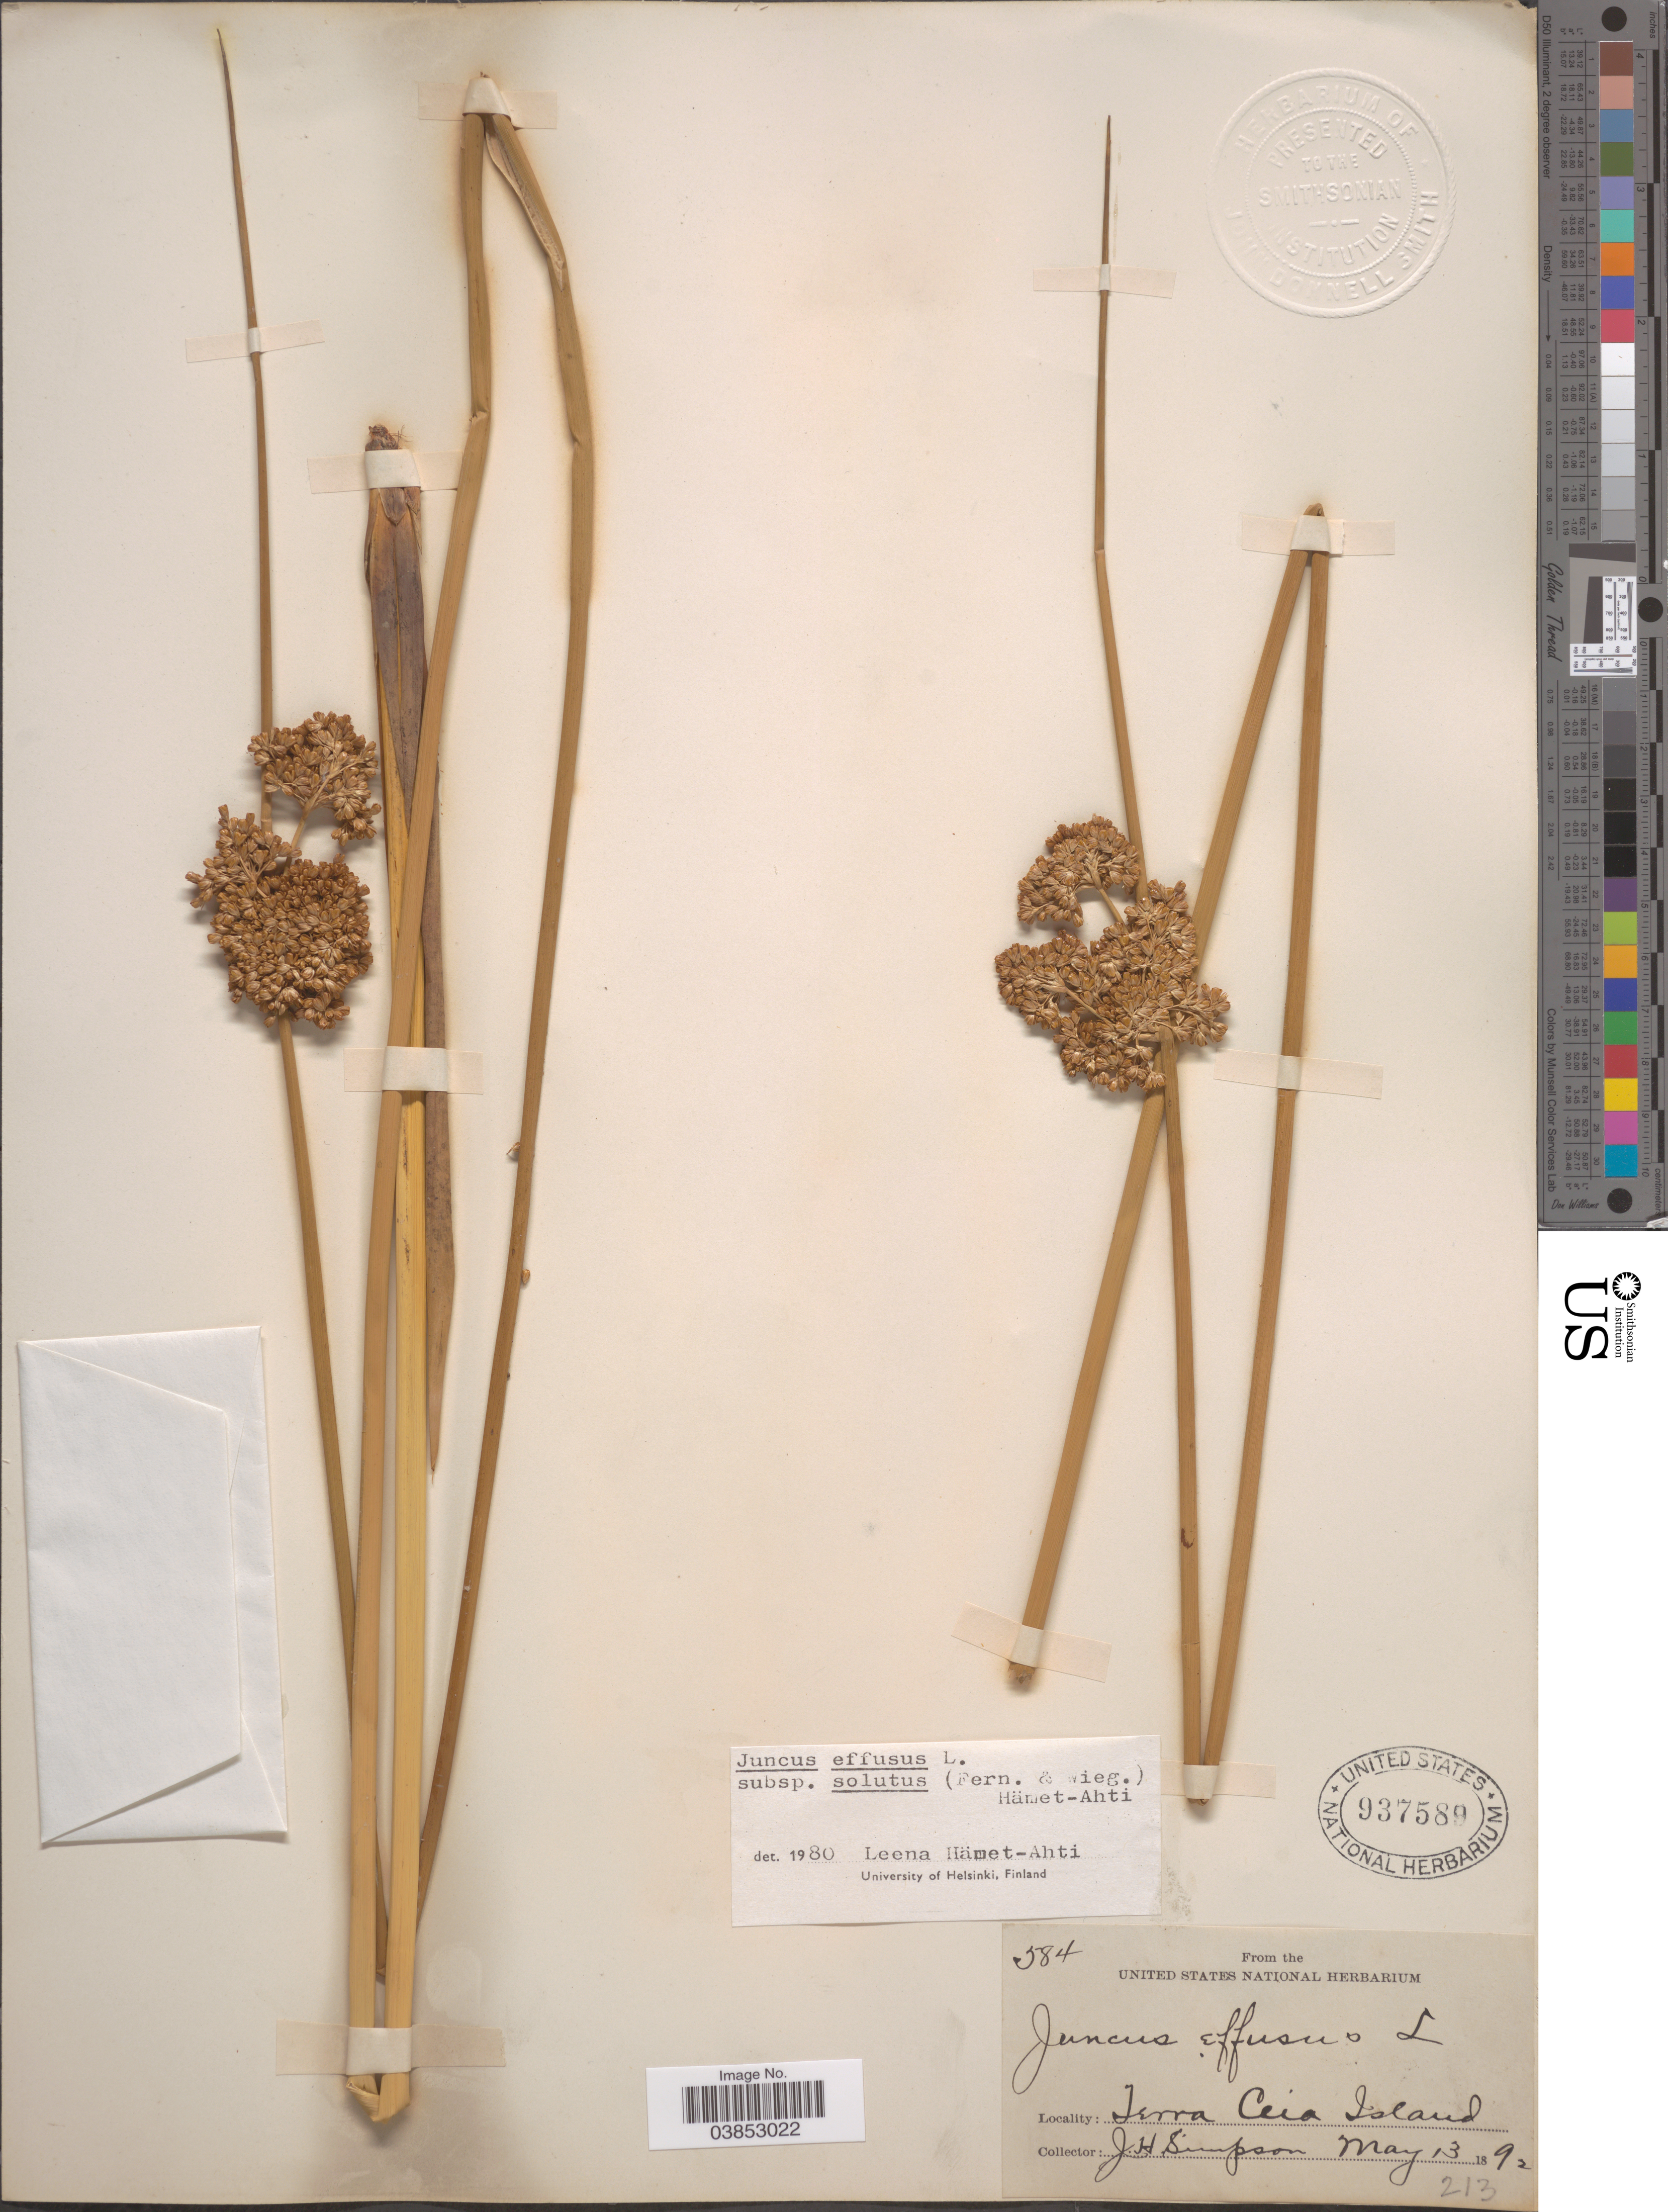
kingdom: Plantae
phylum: Tracheophyta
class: Liliopsida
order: Poales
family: Juncaceae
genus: Juncus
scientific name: Juncus effusus var. solutus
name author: Fernald & Wiegand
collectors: J. H. Simpson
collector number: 584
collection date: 1892-05-13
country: United States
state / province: Florida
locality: Terra Ceia Island.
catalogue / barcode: US 937589